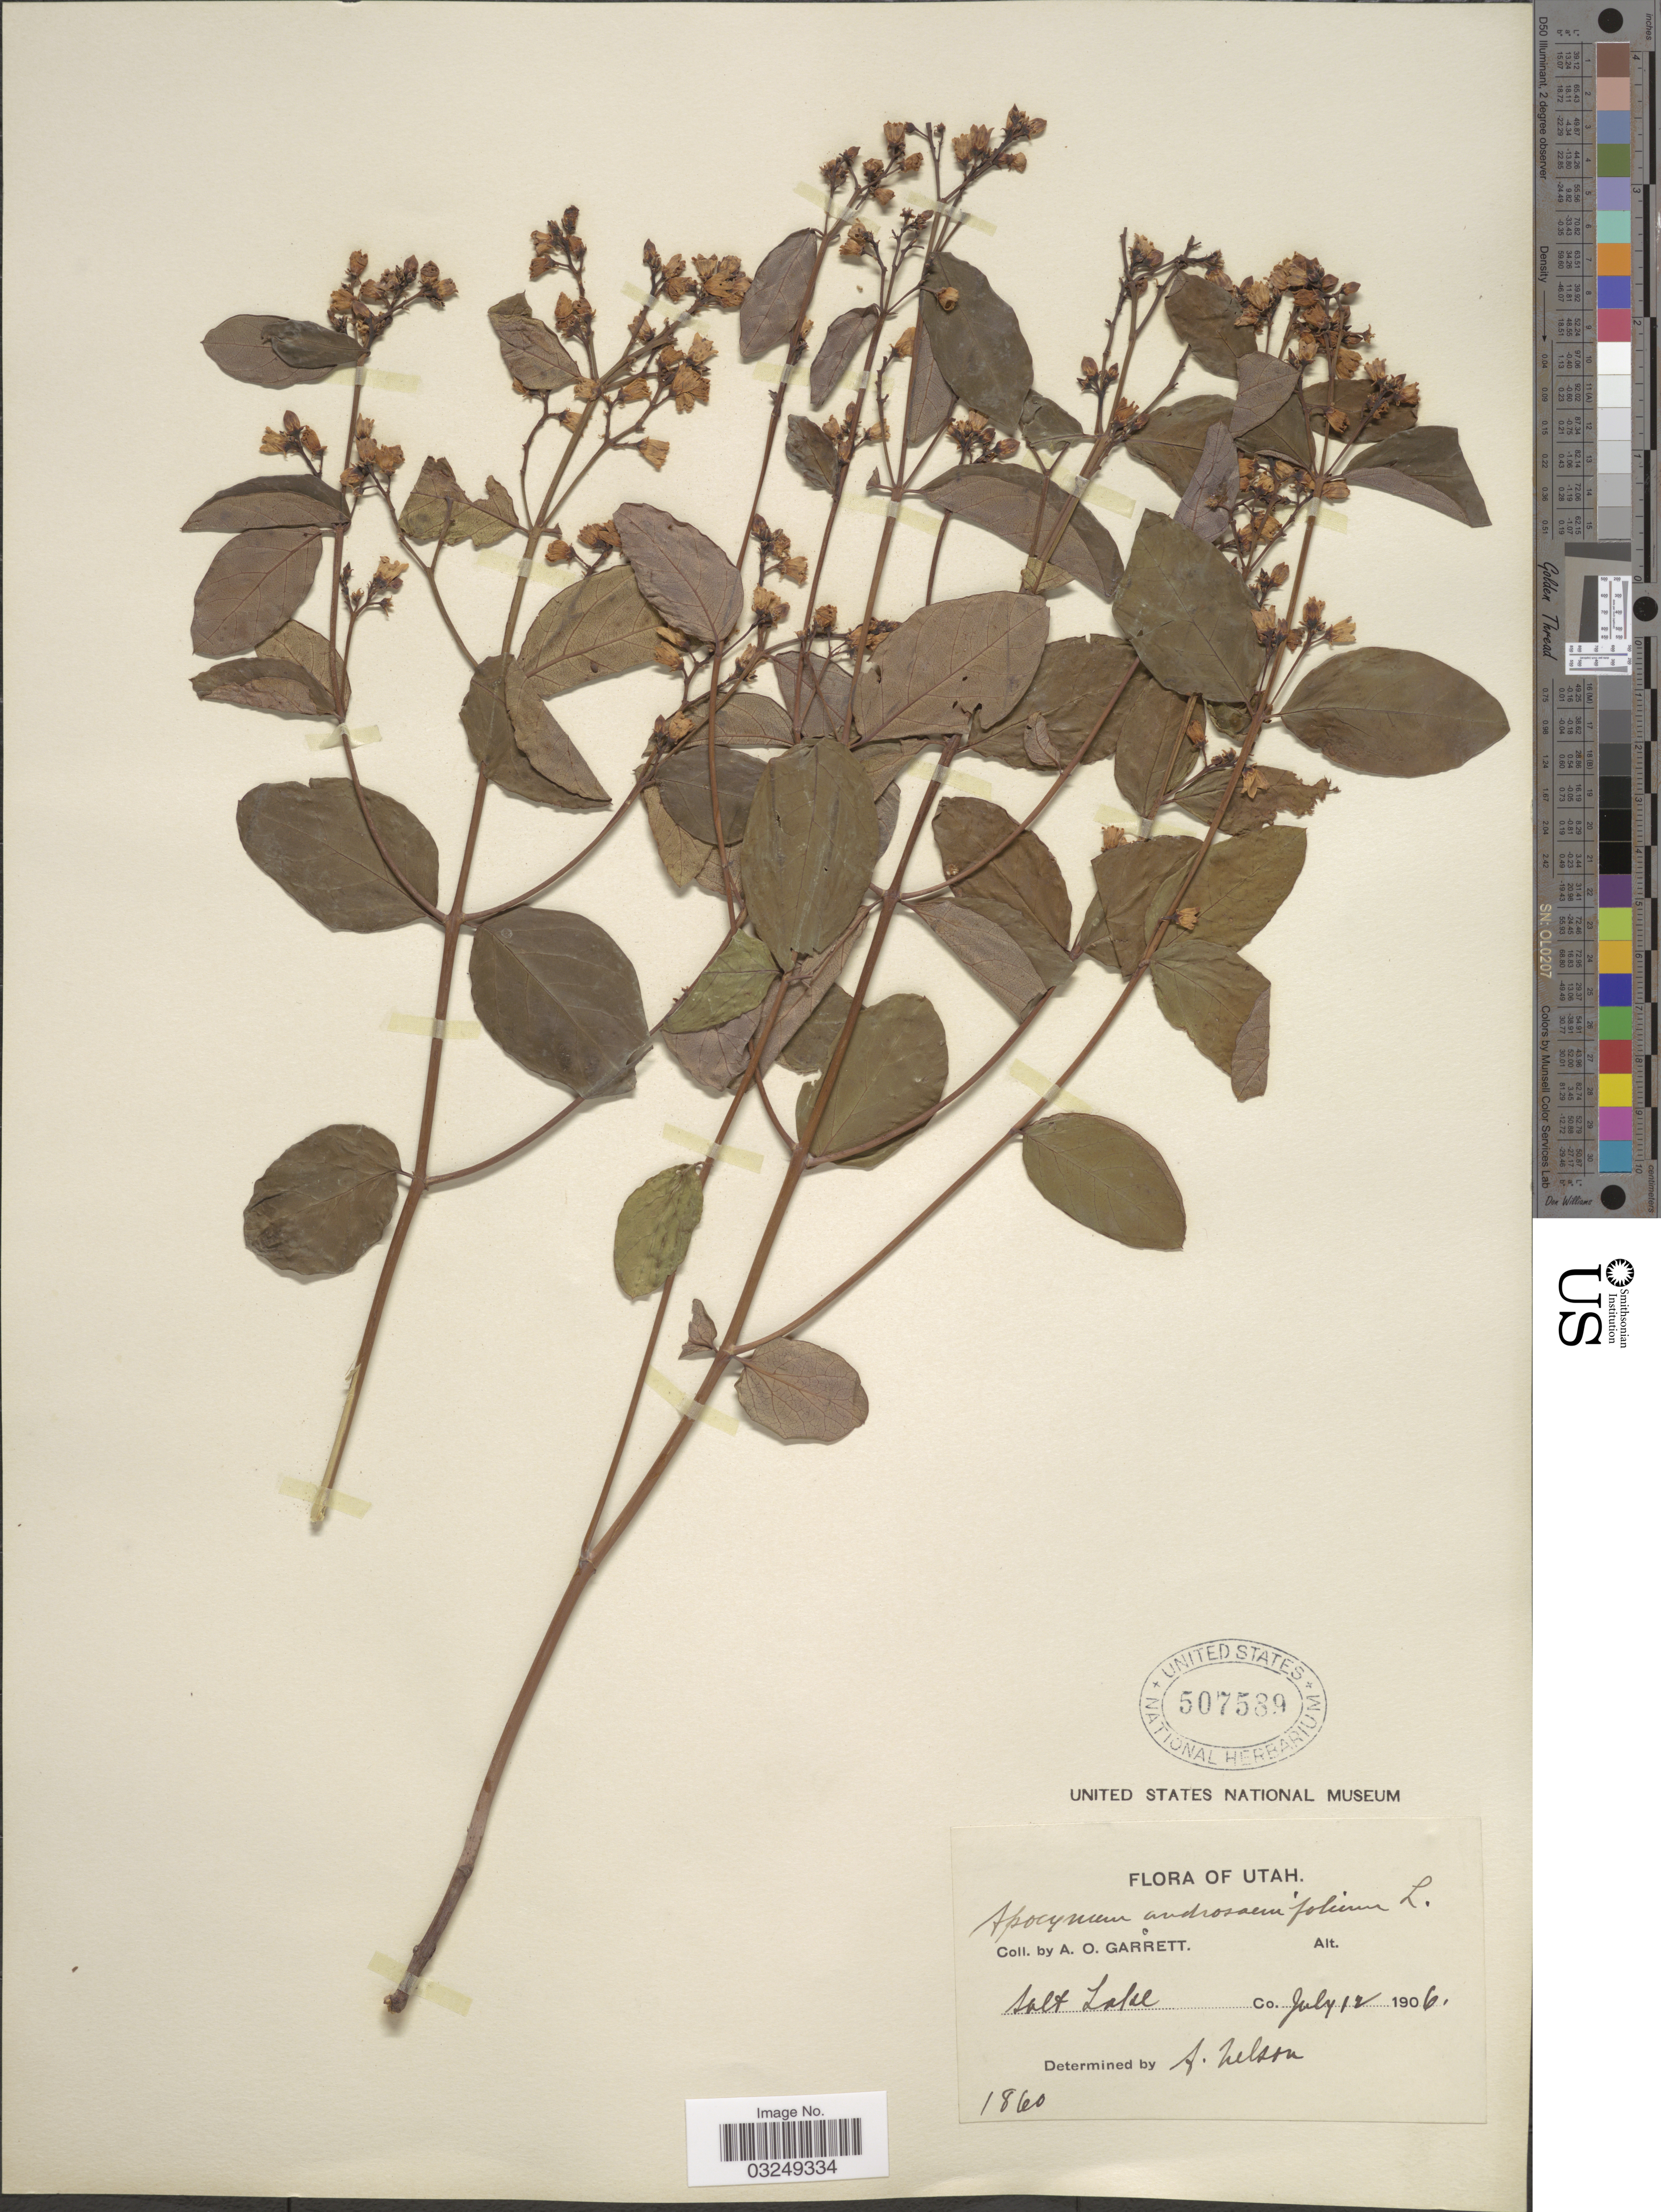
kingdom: Plantae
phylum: Tracheophyta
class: Magnoliopsida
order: Gentianales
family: Apocynaceae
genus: Apocynum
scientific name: Apocynum ambigens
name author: S.W. Greene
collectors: A. O. Garrett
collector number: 1860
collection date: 1906-07-12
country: United States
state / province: Utah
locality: Salt Lake Co.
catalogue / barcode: US 507589